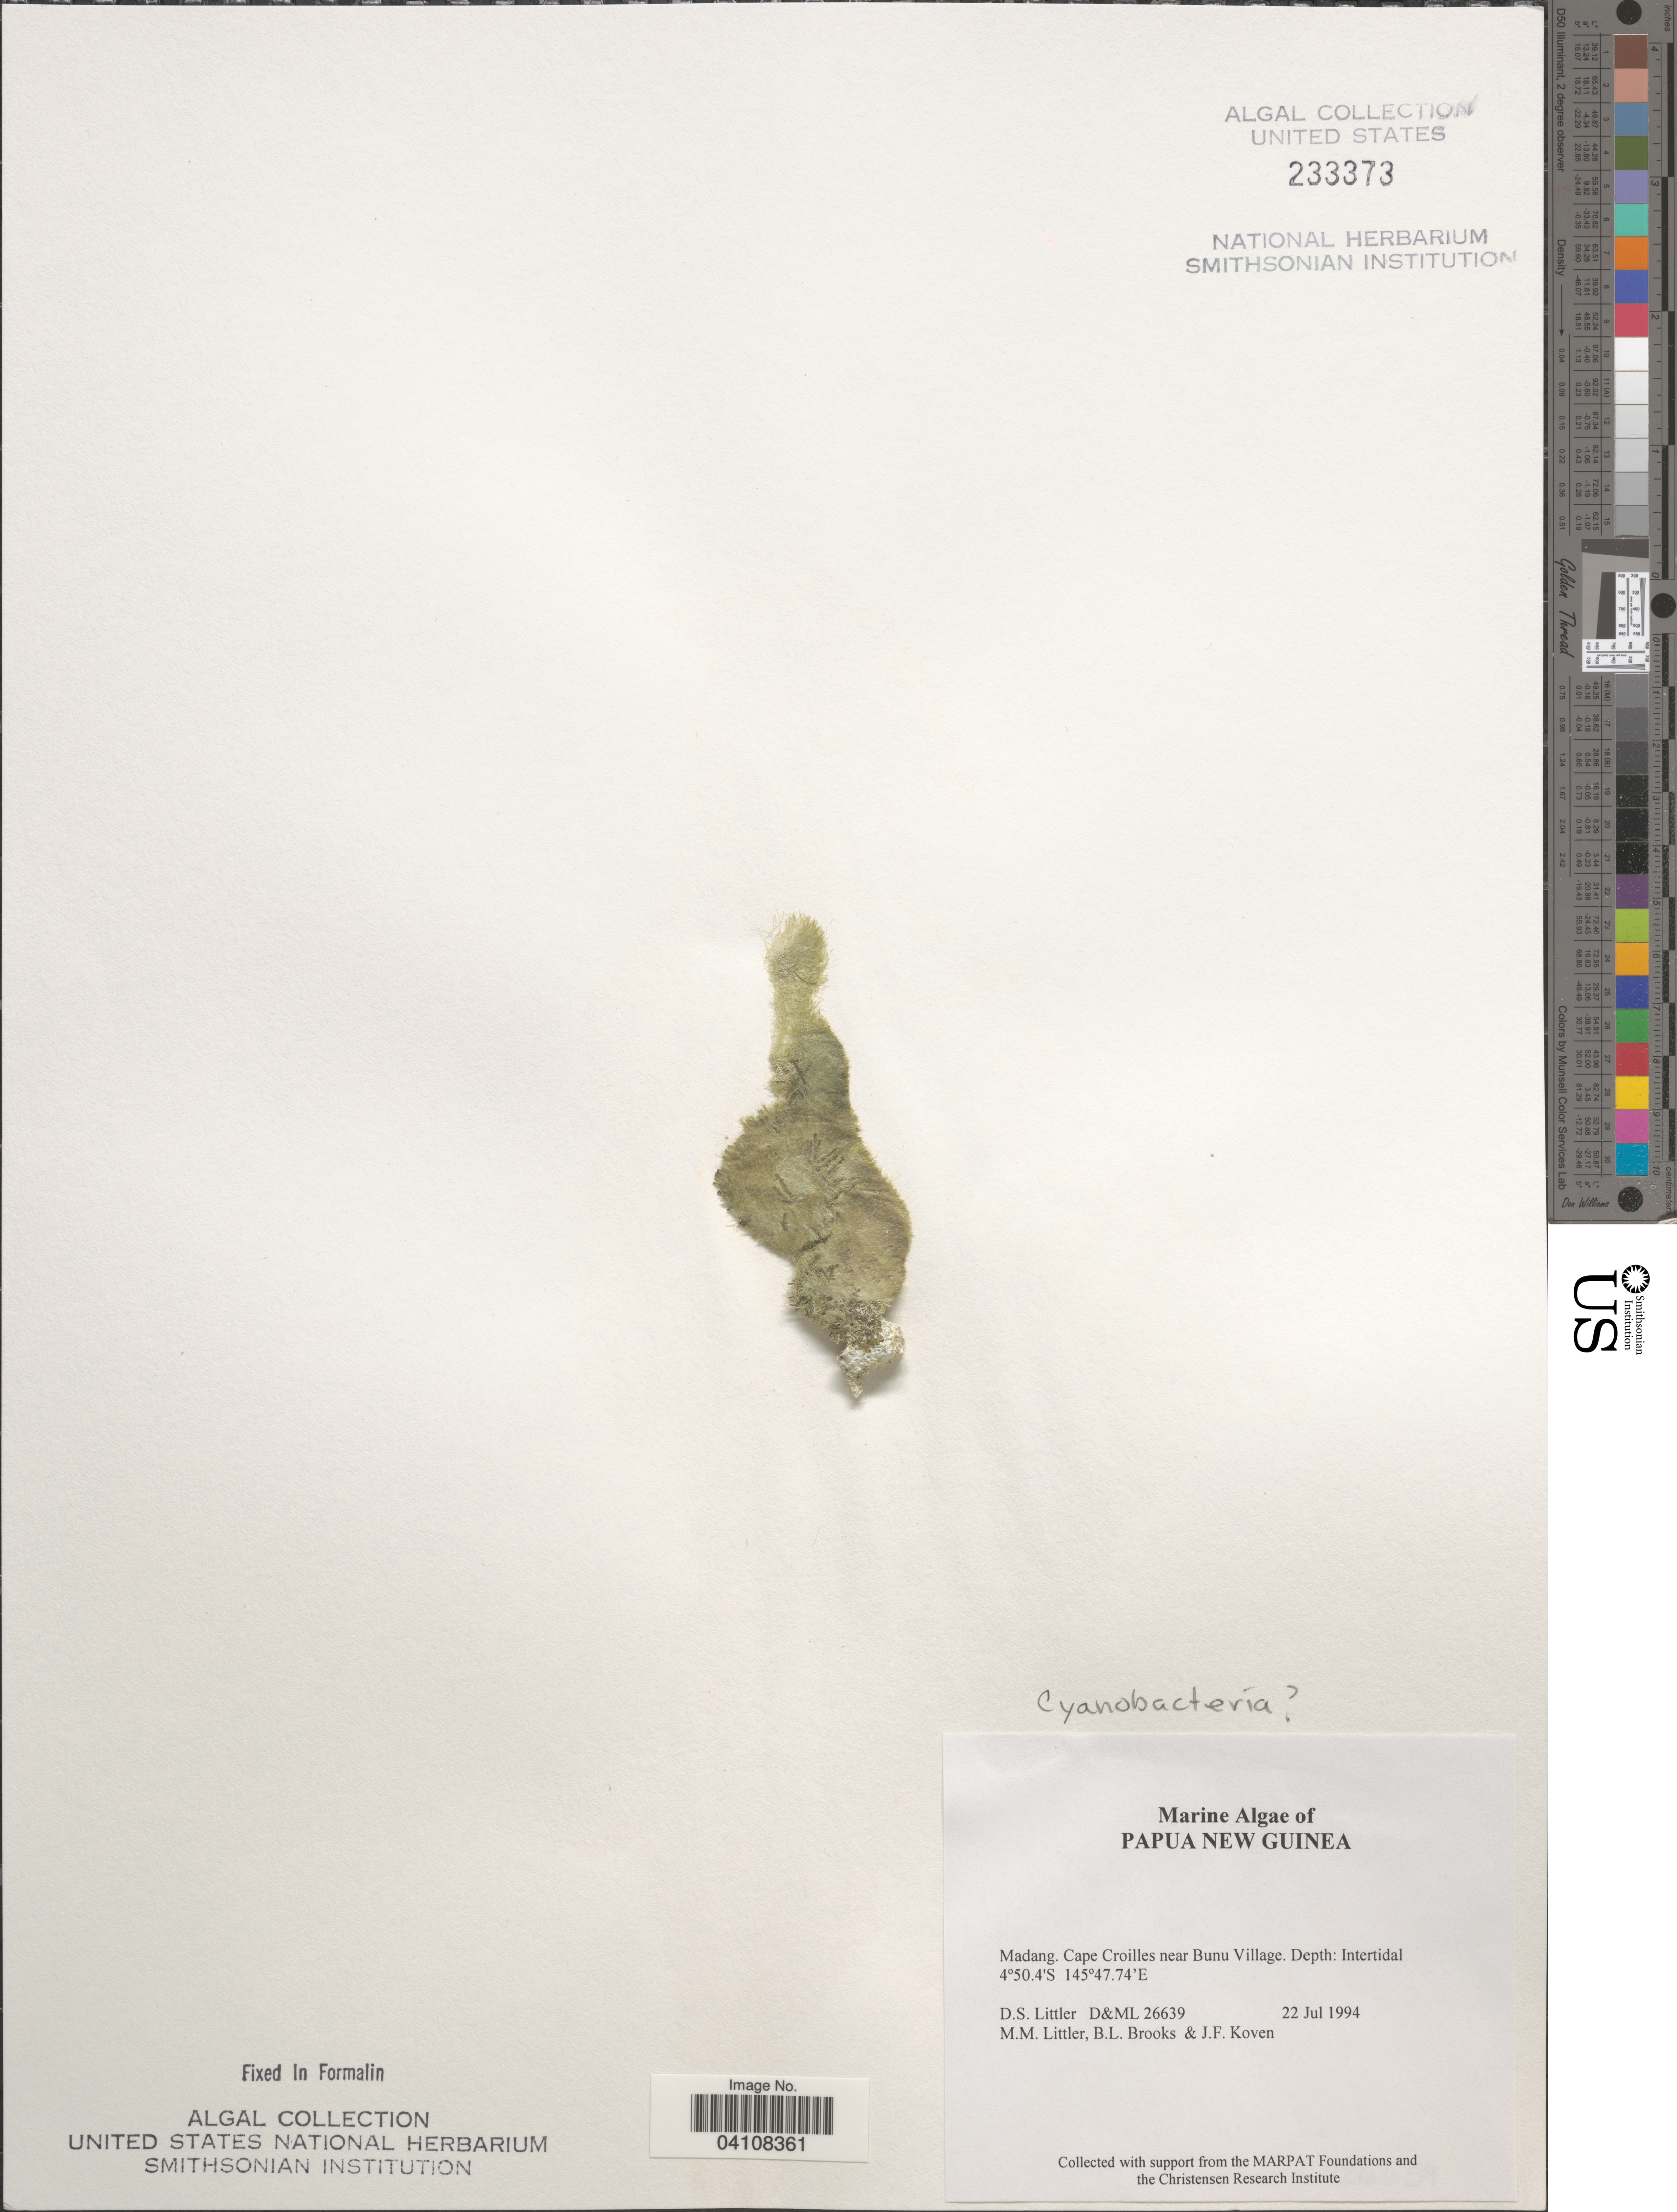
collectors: D. S. Littler, B. Brooks & J. Koven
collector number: D&ML26639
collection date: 1994-07-22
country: Papua New Guinea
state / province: Madang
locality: Cape Croilles near Bunu Village.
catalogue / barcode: US 233373